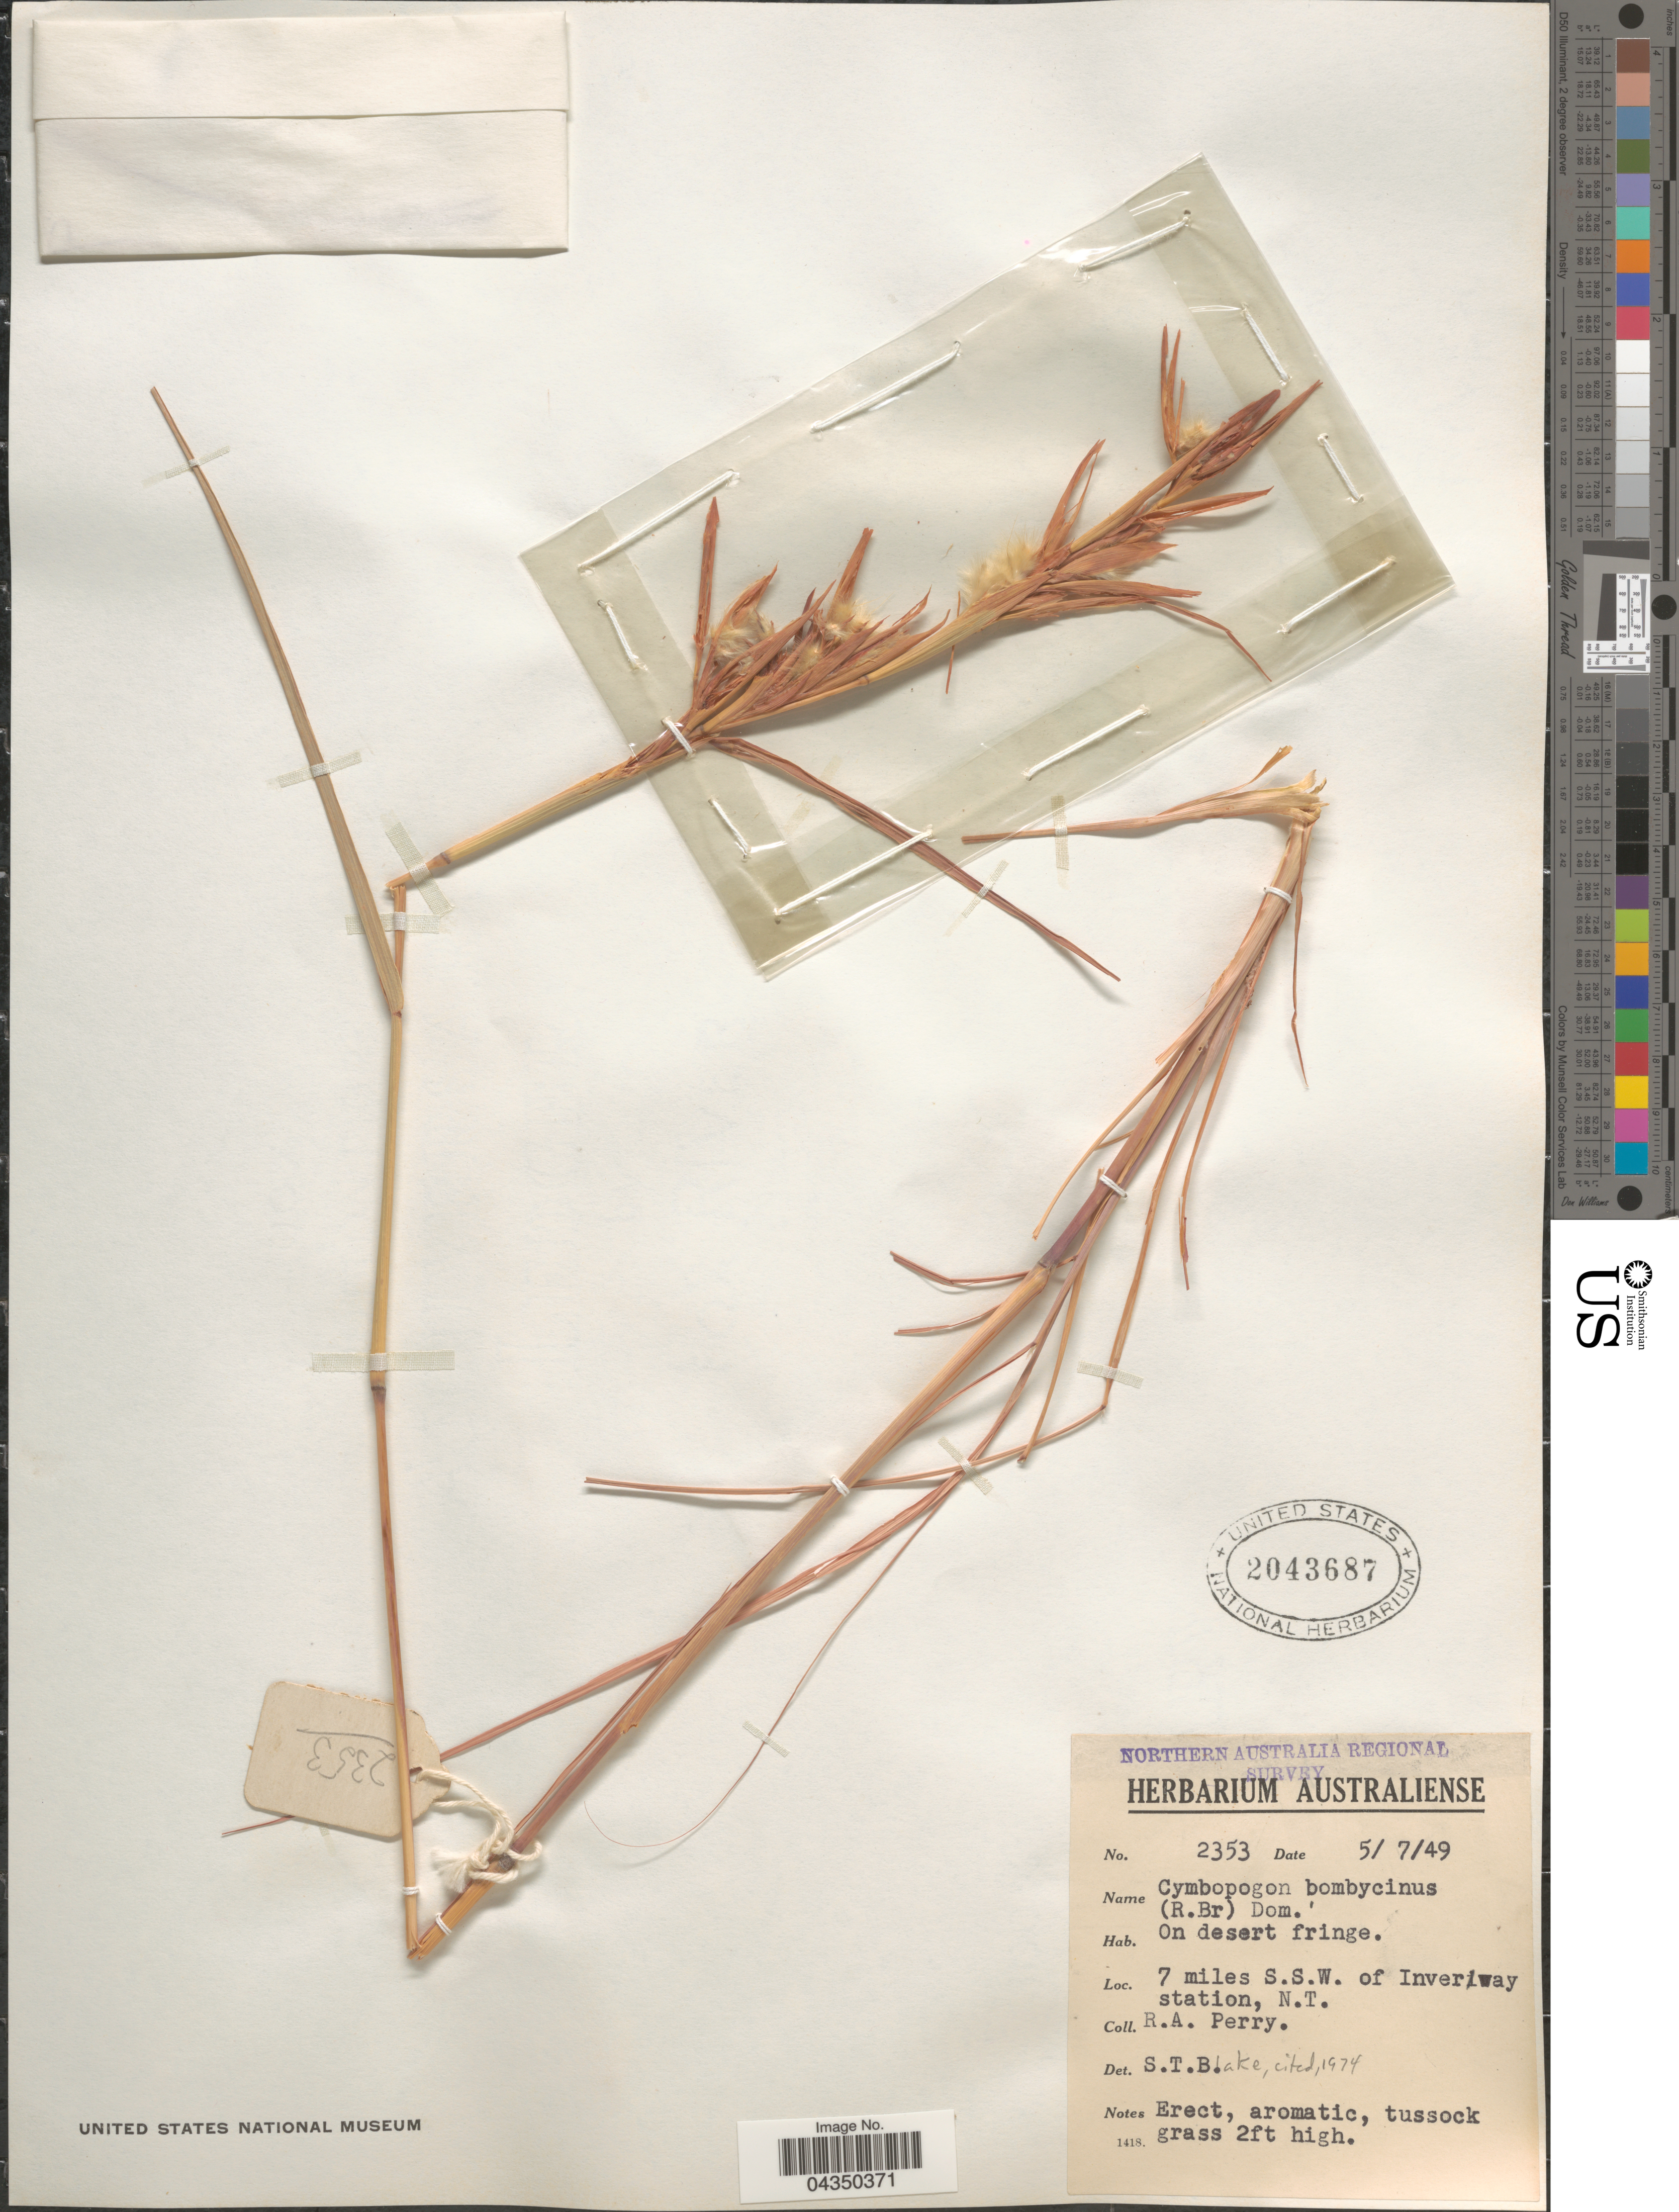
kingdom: Plantae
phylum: Tracheophyta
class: Liliopsida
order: Poales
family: Poaceae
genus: Cymbopogon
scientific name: Cymbopogon bombycinus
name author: A. Camus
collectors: Perry, R. A.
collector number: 2353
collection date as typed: Transcribed d/m/y: 5/7/49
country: Australia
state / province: Northern Territory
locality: Northern Australia Regional Survey. 7 miles S.S.W. of Inverway station.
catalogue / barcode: US 2043687